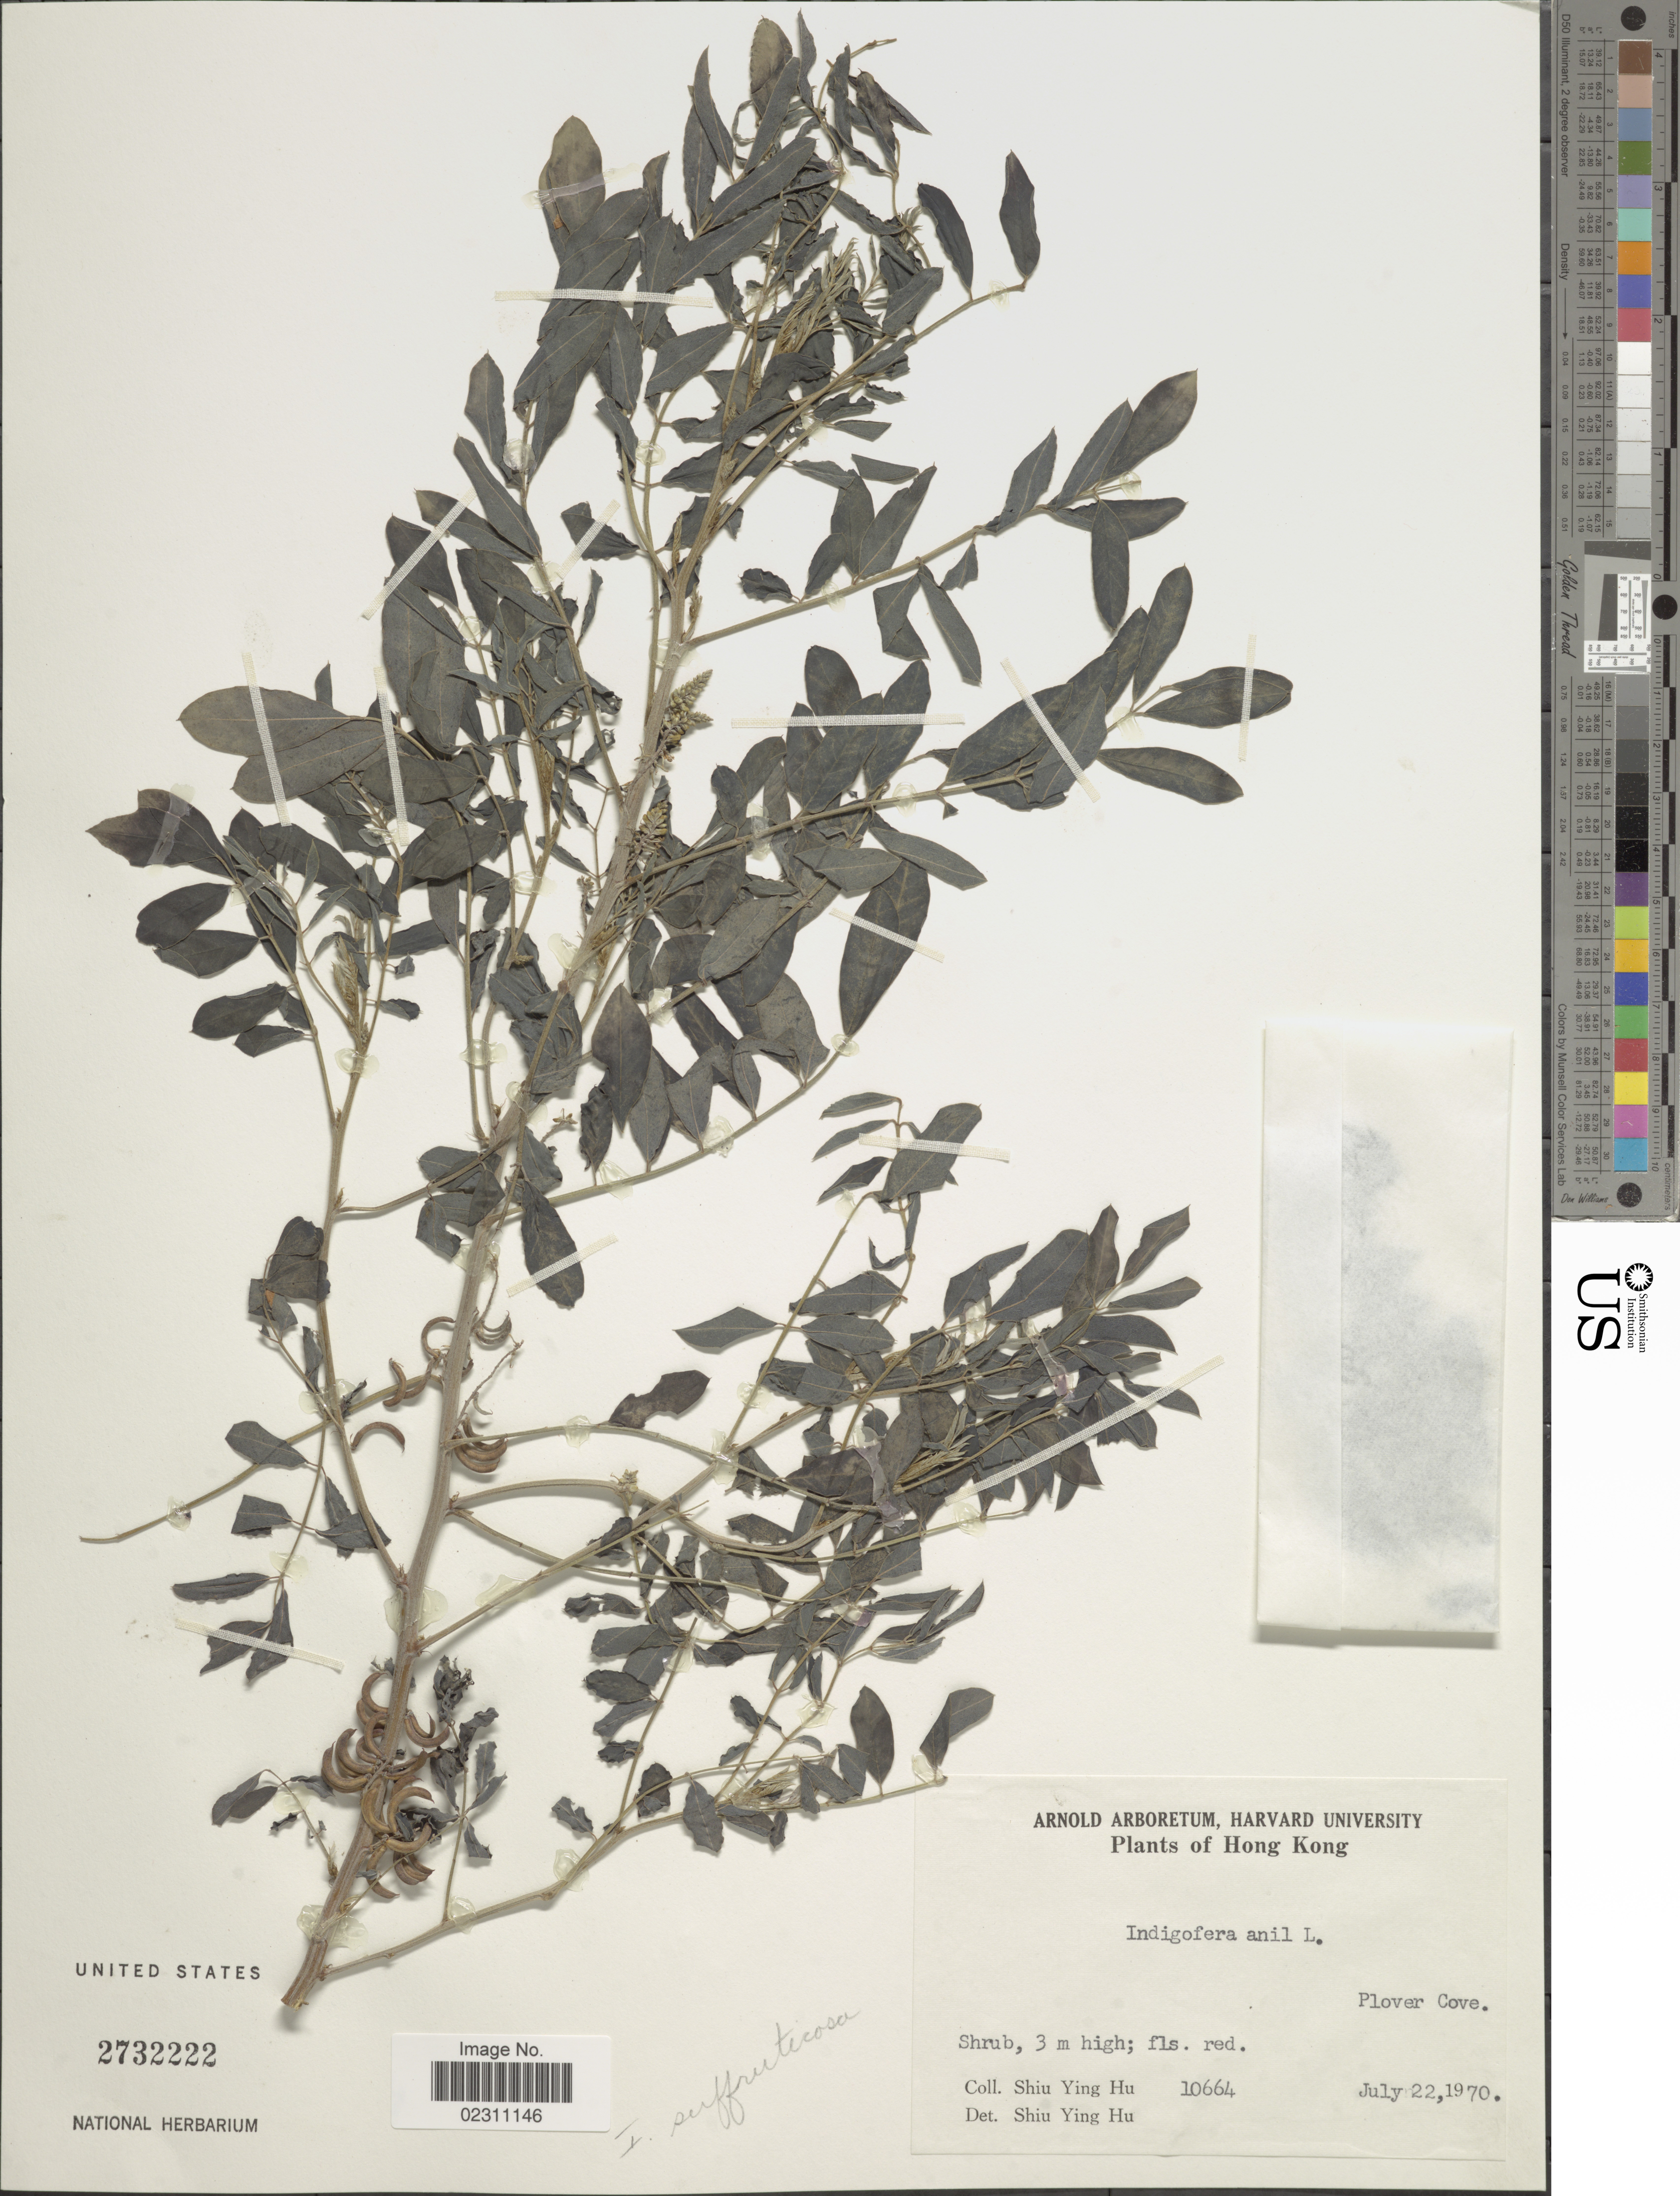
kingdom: Plantae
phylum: Tracheophyta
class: Magnoliopsida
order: Fabales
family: Fabaceae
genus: Indigofera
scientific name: Indigofera suffruticosa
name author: Mill.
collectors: S. Y. Hu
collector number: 10664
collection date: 1970-07-22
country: China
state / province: Hong Kong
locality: Plover Cove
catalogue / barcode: US 2732222